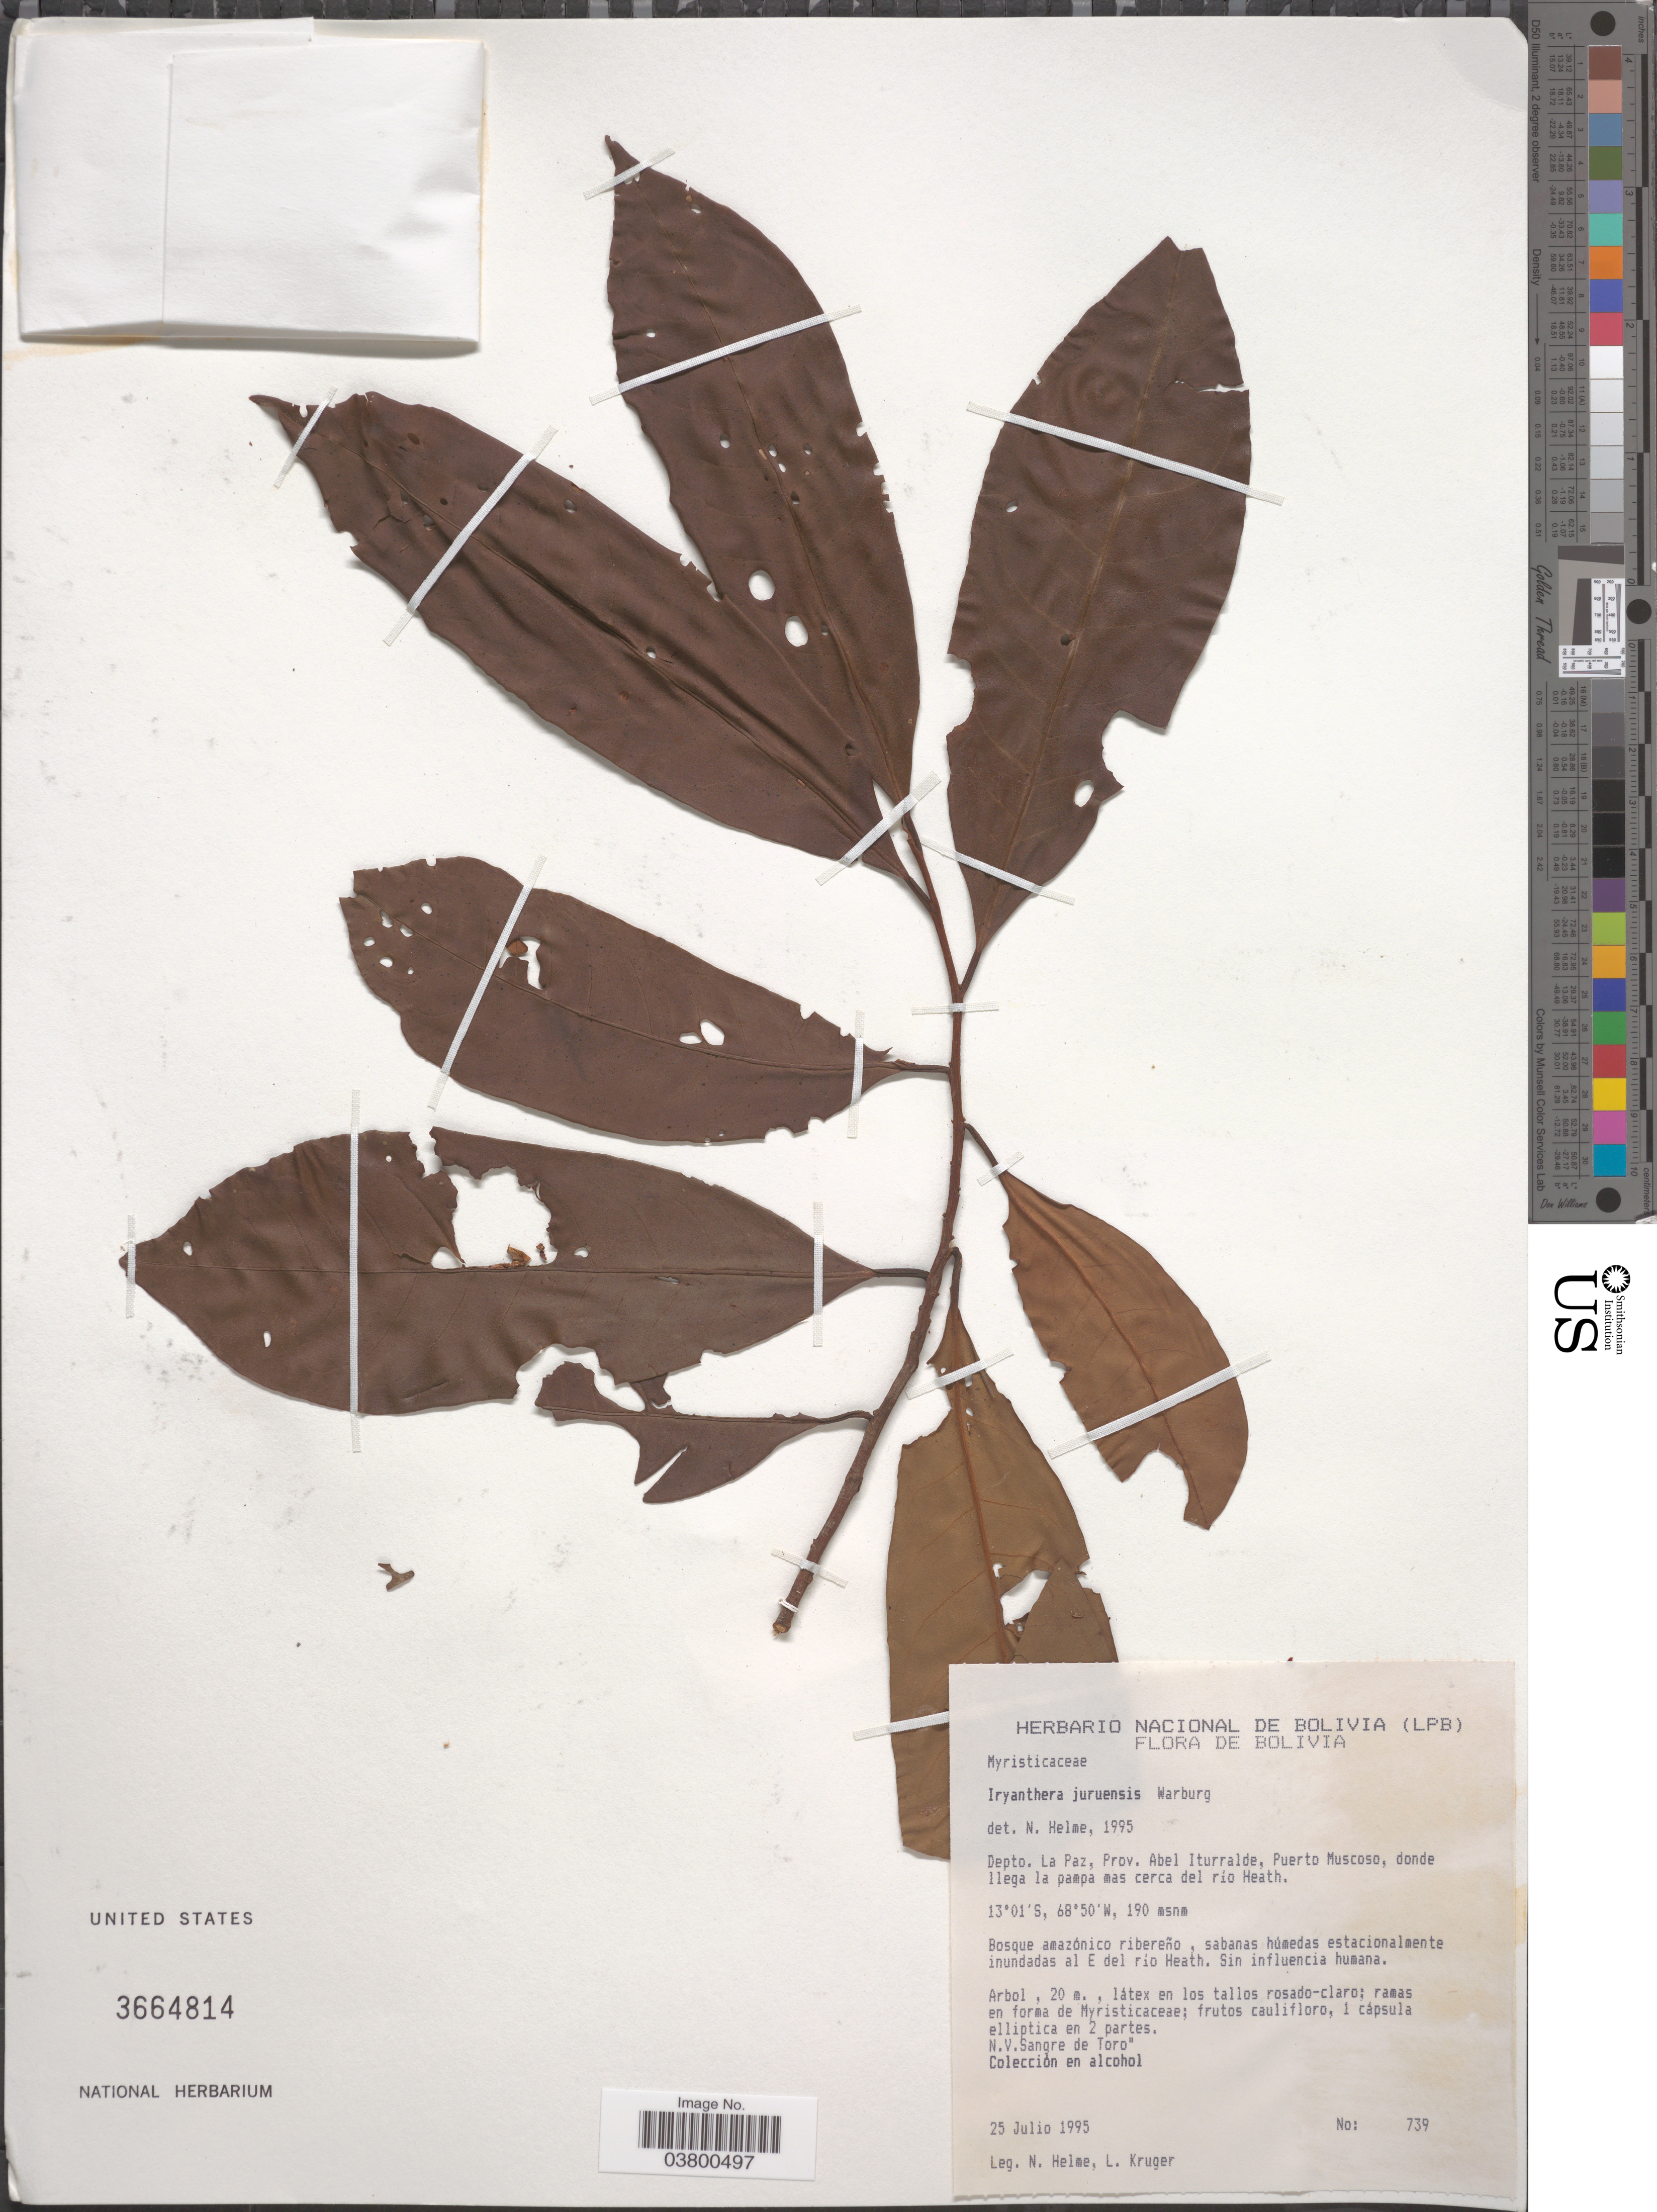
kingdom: Plantae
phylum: Tracheophyta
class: Magnoliopsida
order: Magnoliales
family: Myristicaceae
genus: Iryanthera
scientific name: Iryanthera juruensis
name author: Warb.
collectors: N. Helme & L. Kruger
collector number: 739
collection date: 1995-07-25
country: Bolivia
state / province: La Paz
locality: Depto. La Paz, Prov. Abel Iturralde, Puerto Muscoso, donde llega la pampa mas cerca del río Heath.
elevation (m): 190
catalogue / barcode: US 3664814